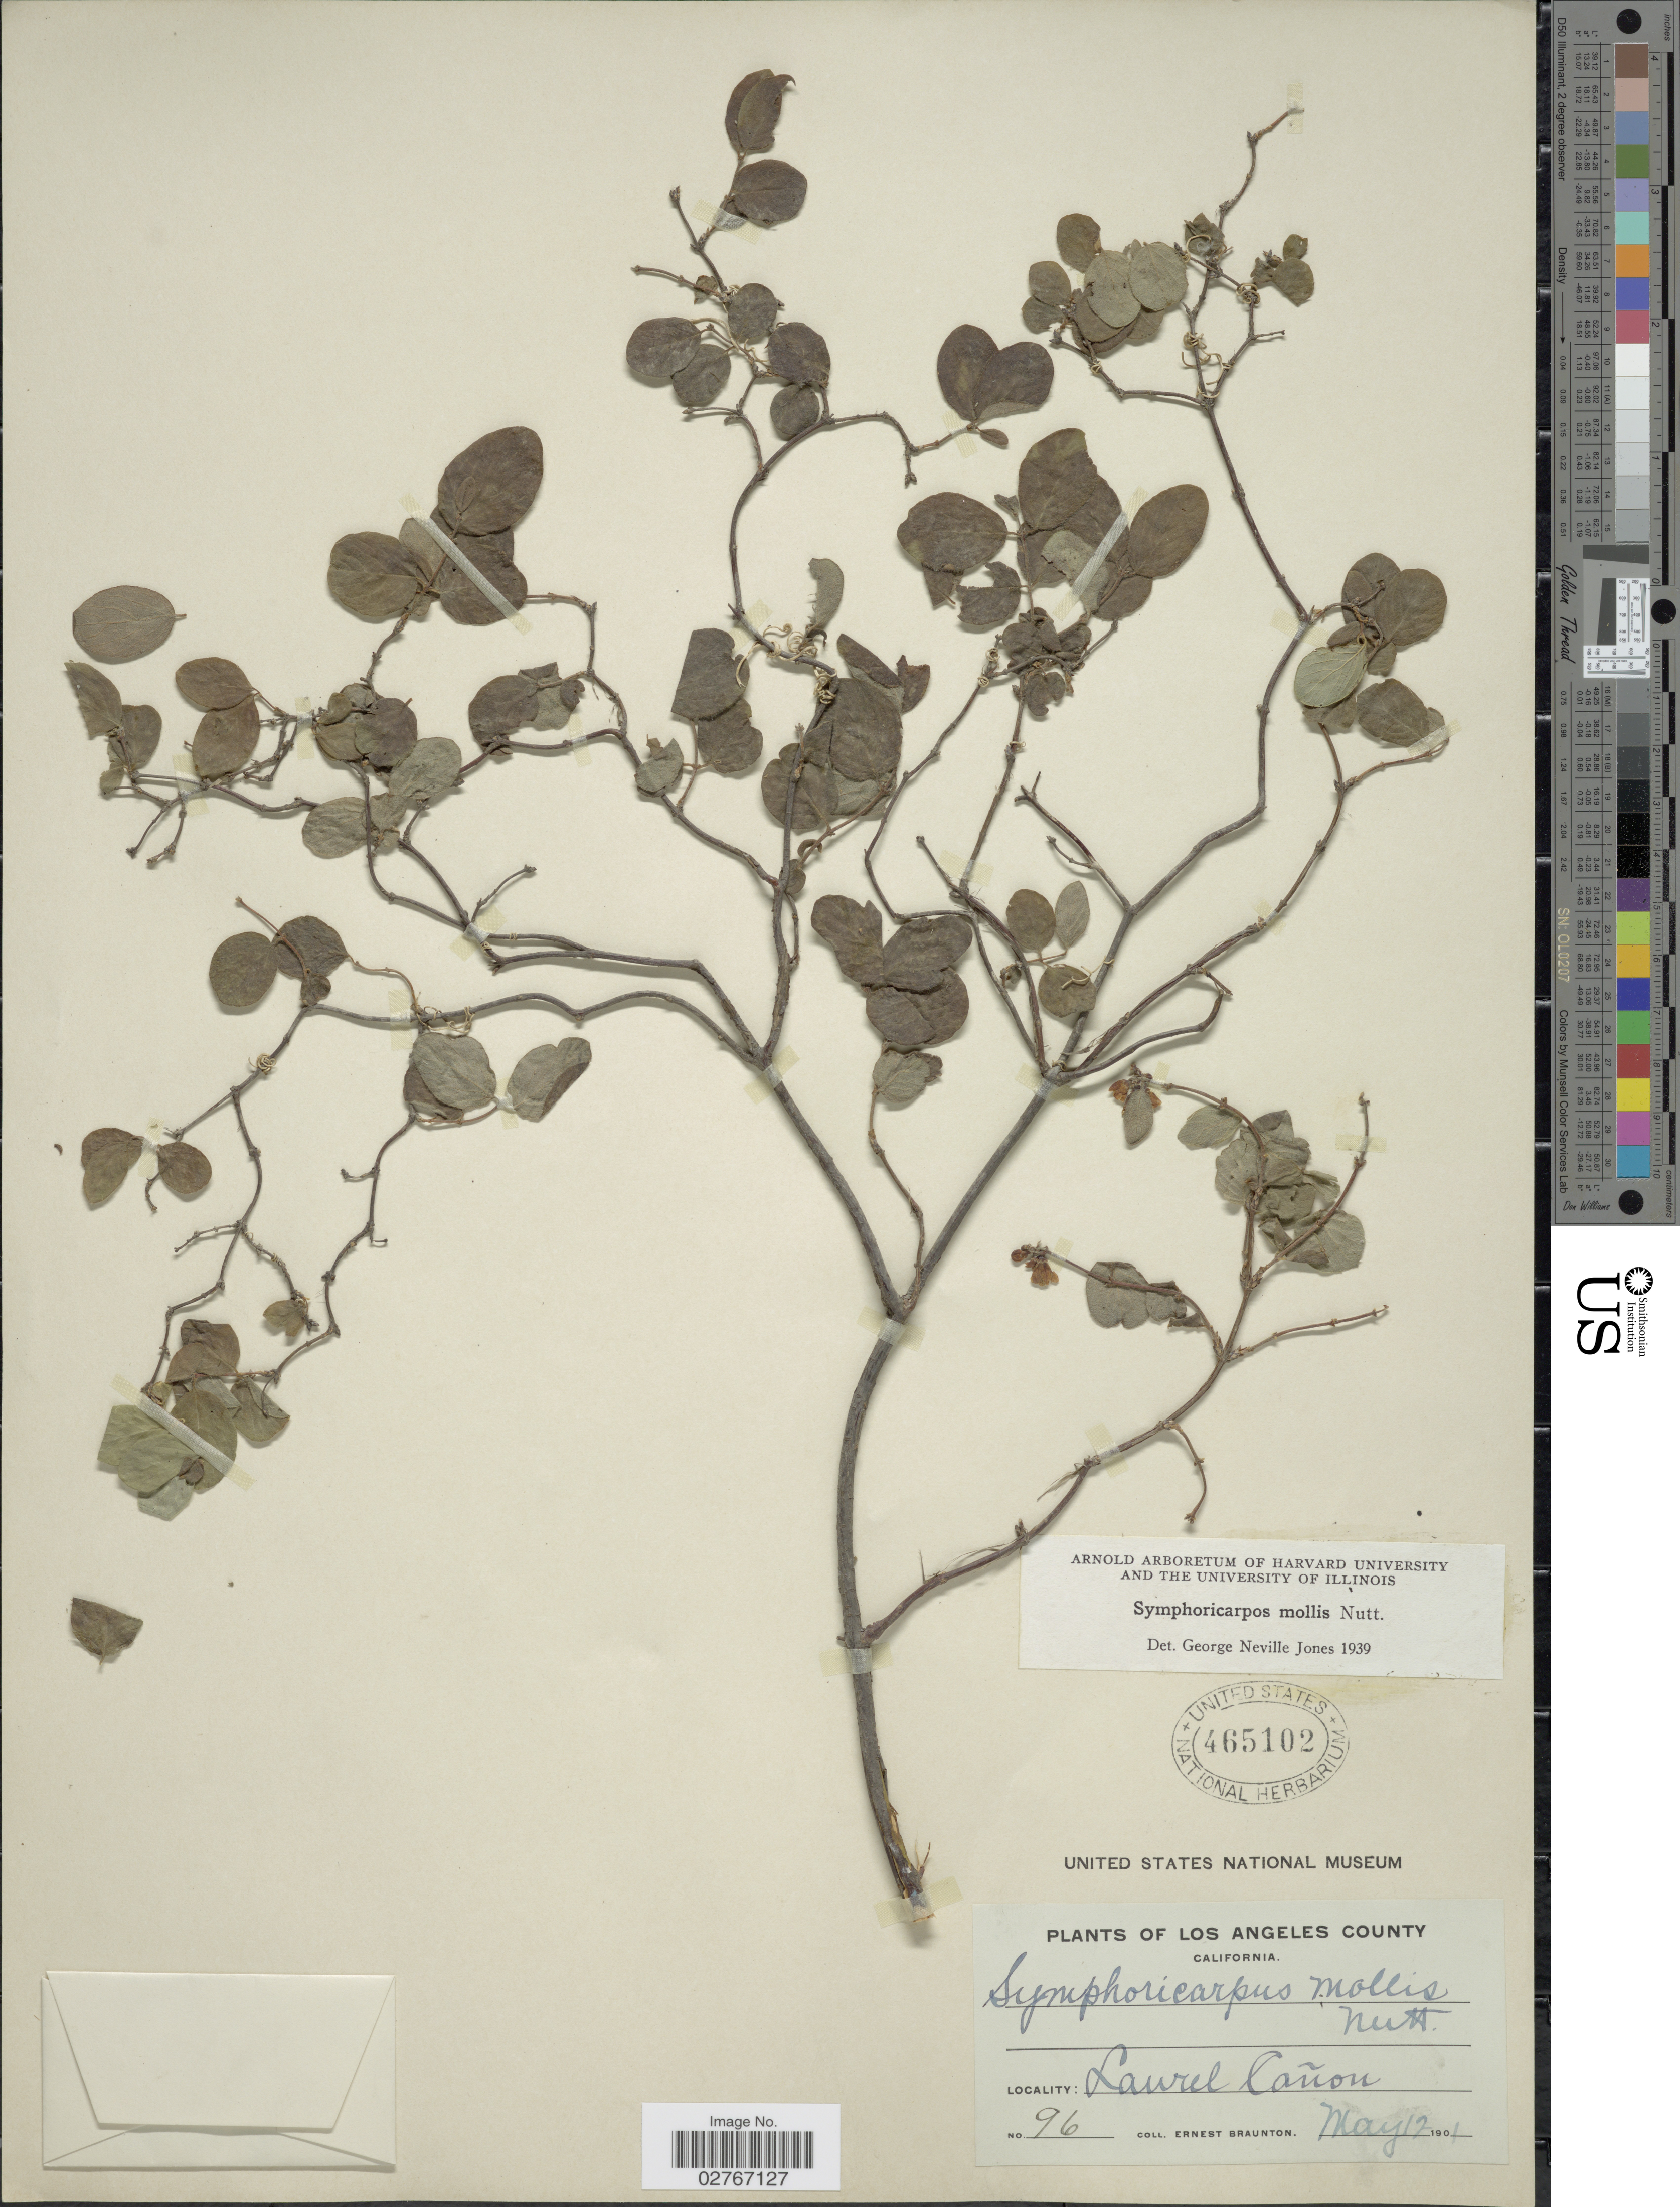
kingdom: Plantae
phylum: Tracheophyta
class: Magnoliopsida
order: Dipsacales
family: Caprifoliaceae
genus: Symphoricarpos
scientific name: Symphoricarpos mollis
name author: Nutt.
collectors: E. Braunton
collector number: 96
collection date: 1901-05-12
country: United States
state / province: California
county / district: Los Angeles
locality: Los Angeles County, Laurel Cañon.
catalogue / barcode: US 465102